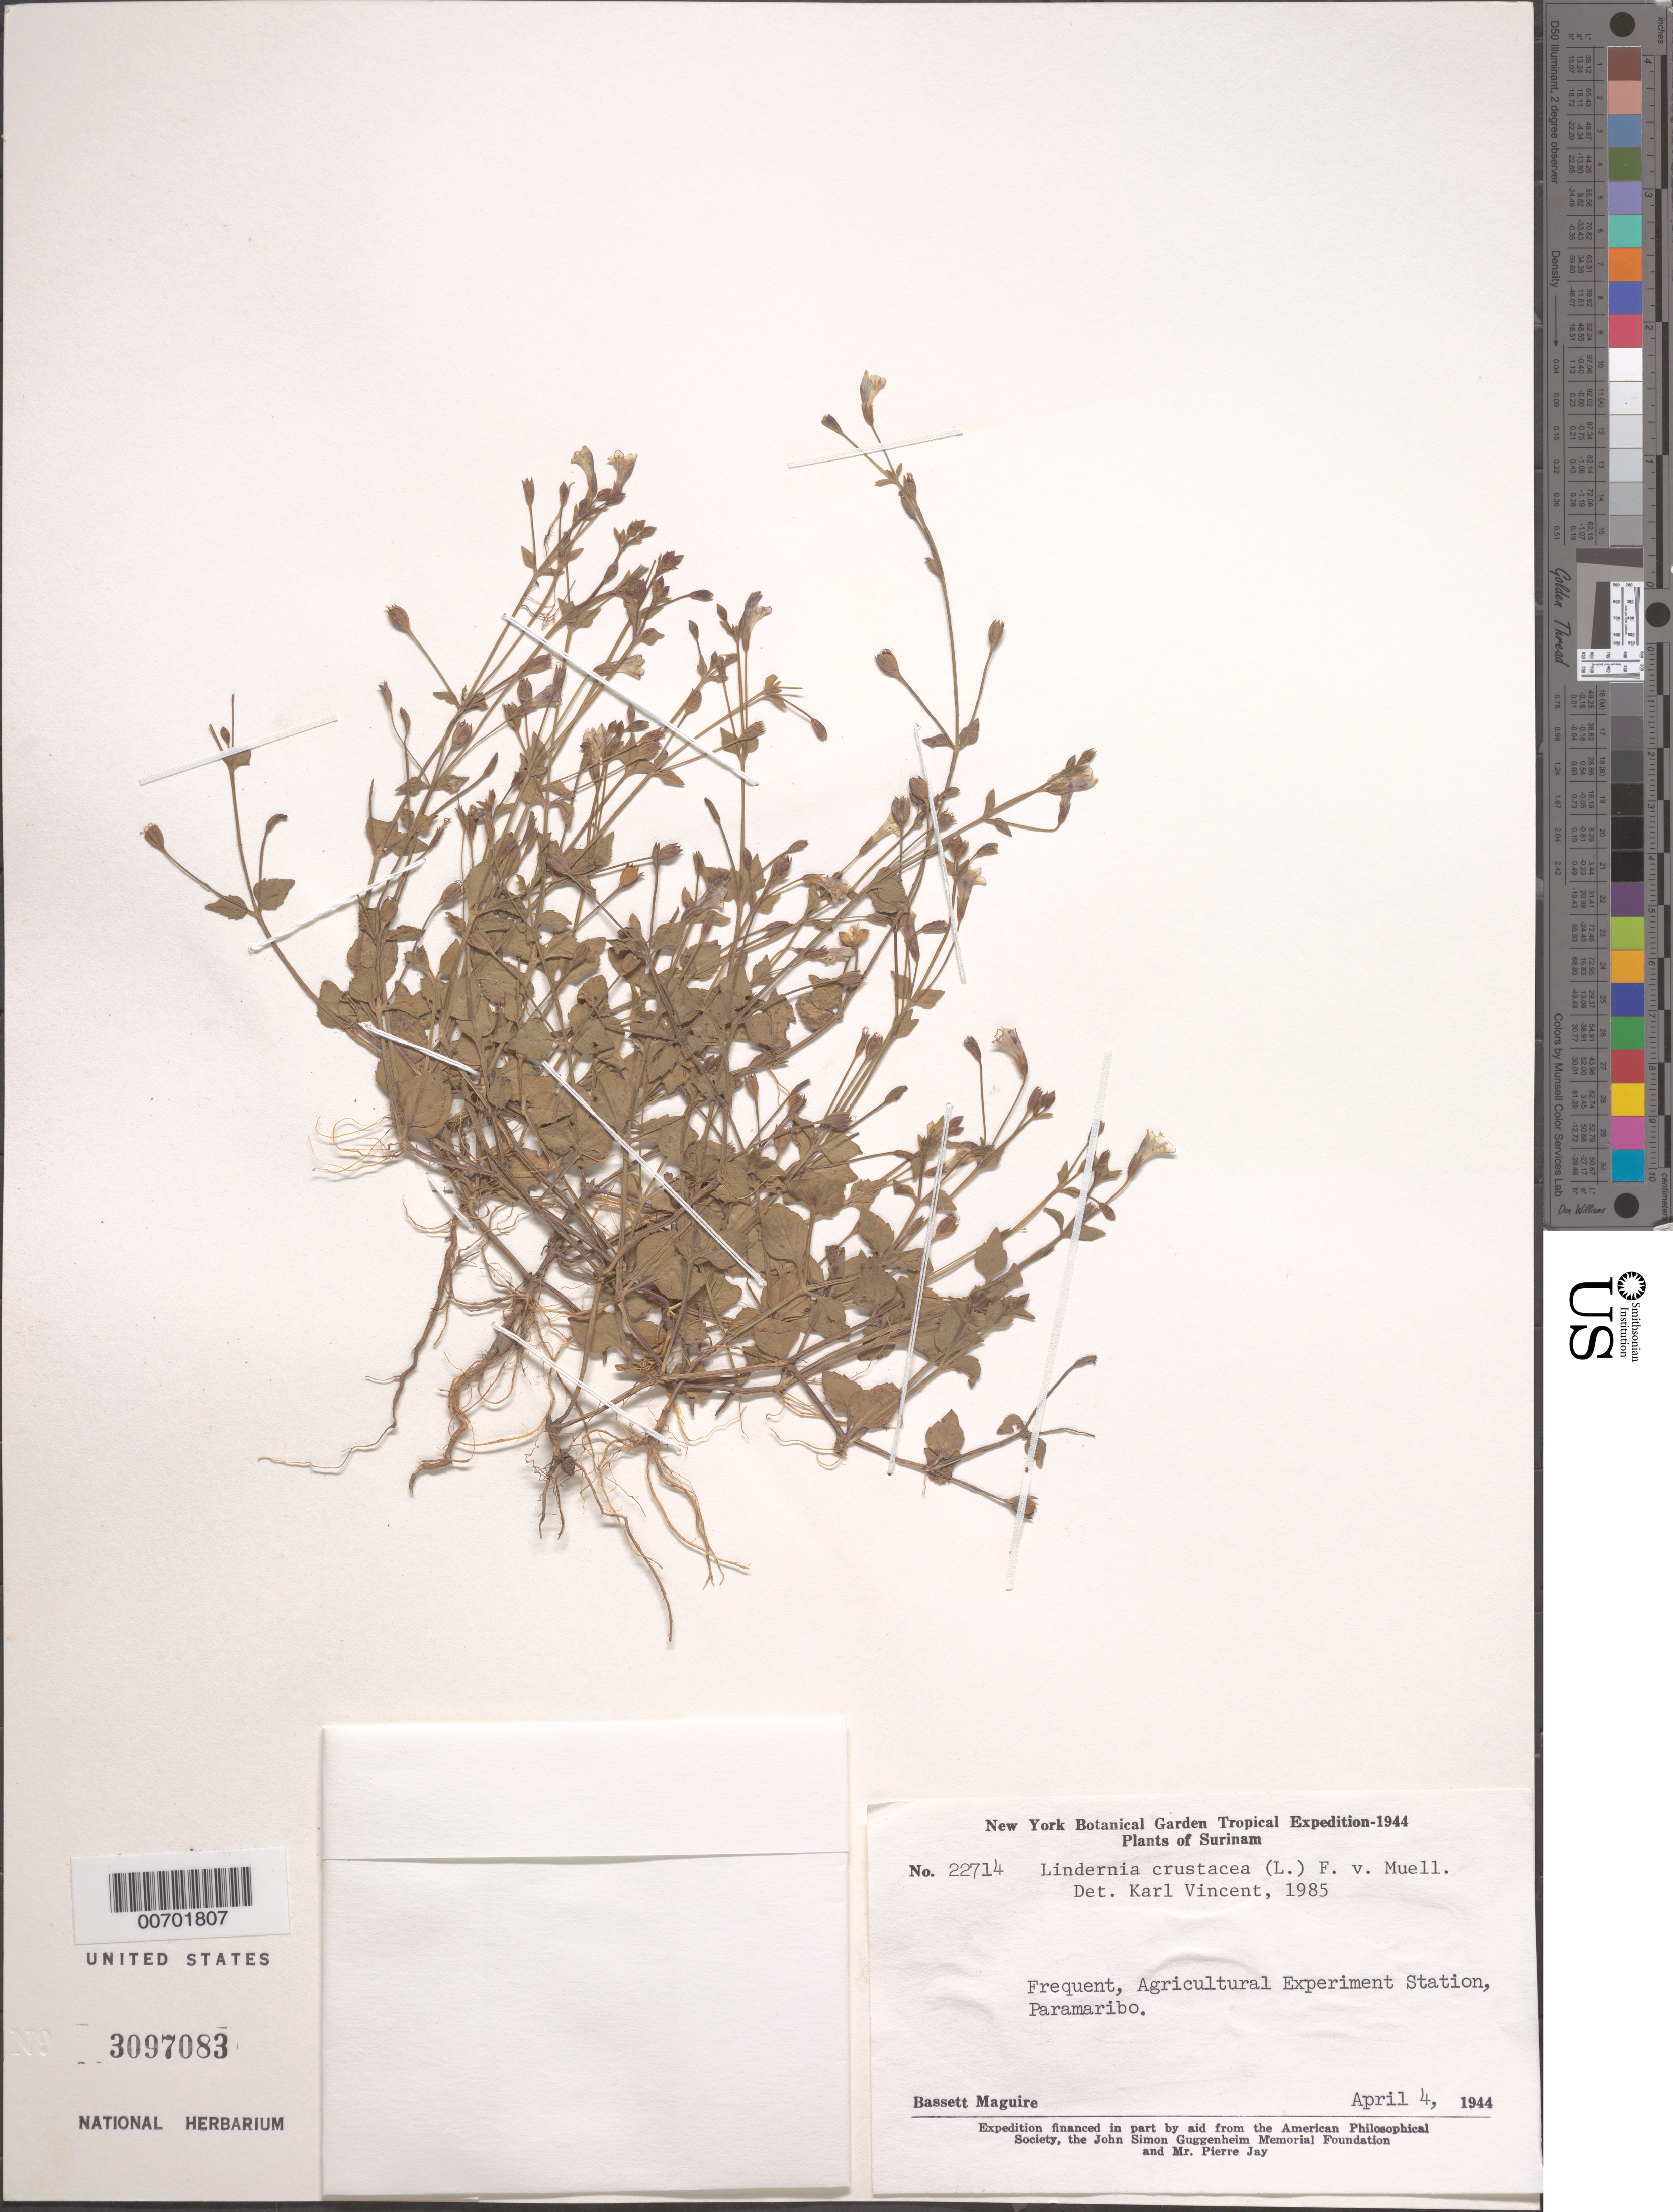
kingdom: Plantae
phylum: Tracheophyta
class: Magnoliopsida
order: Lamiales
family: Linderniaceae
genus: Lindernia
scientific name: Lindernia crustacea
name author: (L.) F. Muell.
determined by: Vincent, K. A.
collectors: B. Maguire & G. Stahel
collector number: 22714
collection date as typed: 4-Apr-44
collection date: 1944-04-04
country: Suriname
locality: Paramaribo, Agricultural Experiment Station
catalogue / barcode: US 3097083